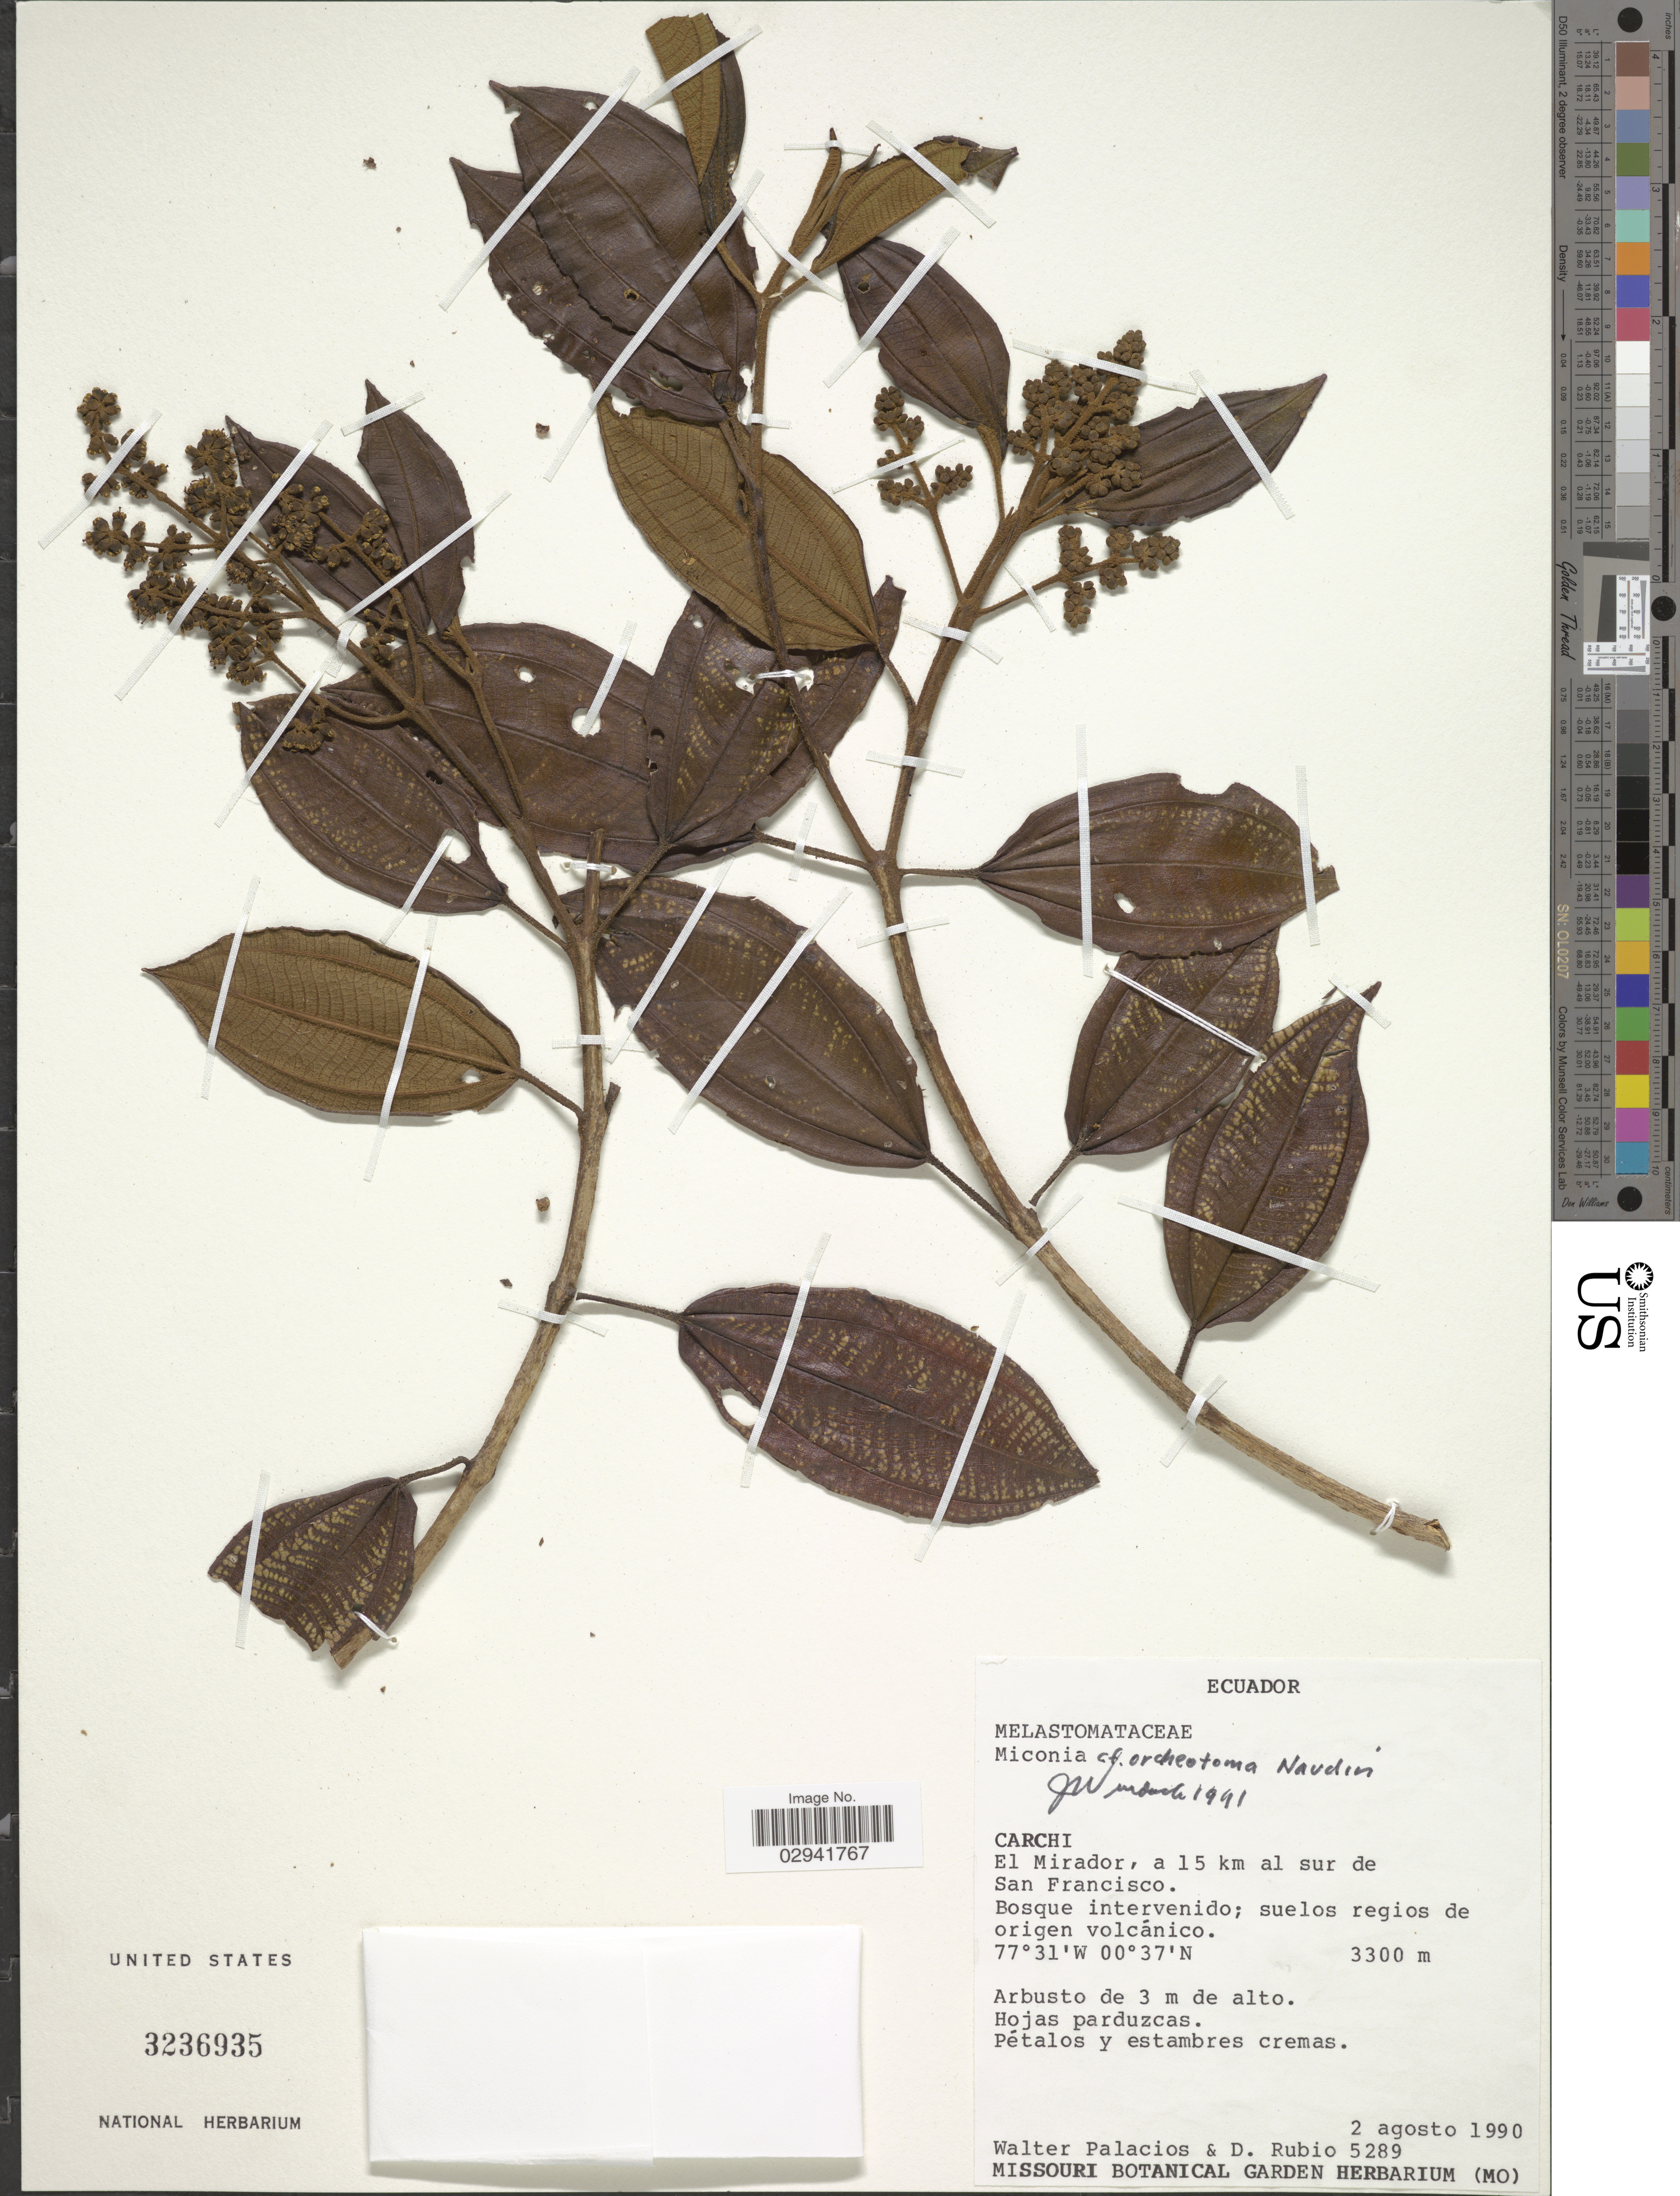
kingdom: Plantae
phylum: Tracheophyta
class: Magnoliopsida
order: Myrtales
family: Melastomataceae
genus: Miconia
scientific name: Miconia orcheotoma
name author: Naudin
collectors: W. Palacios & D. Rubio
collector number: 5289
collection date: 1990-08-02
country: Ecuador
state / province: Carchi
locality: El Mirador, a 15 km al sur de San Francisco.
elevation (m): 3300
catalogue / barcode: US 3236935